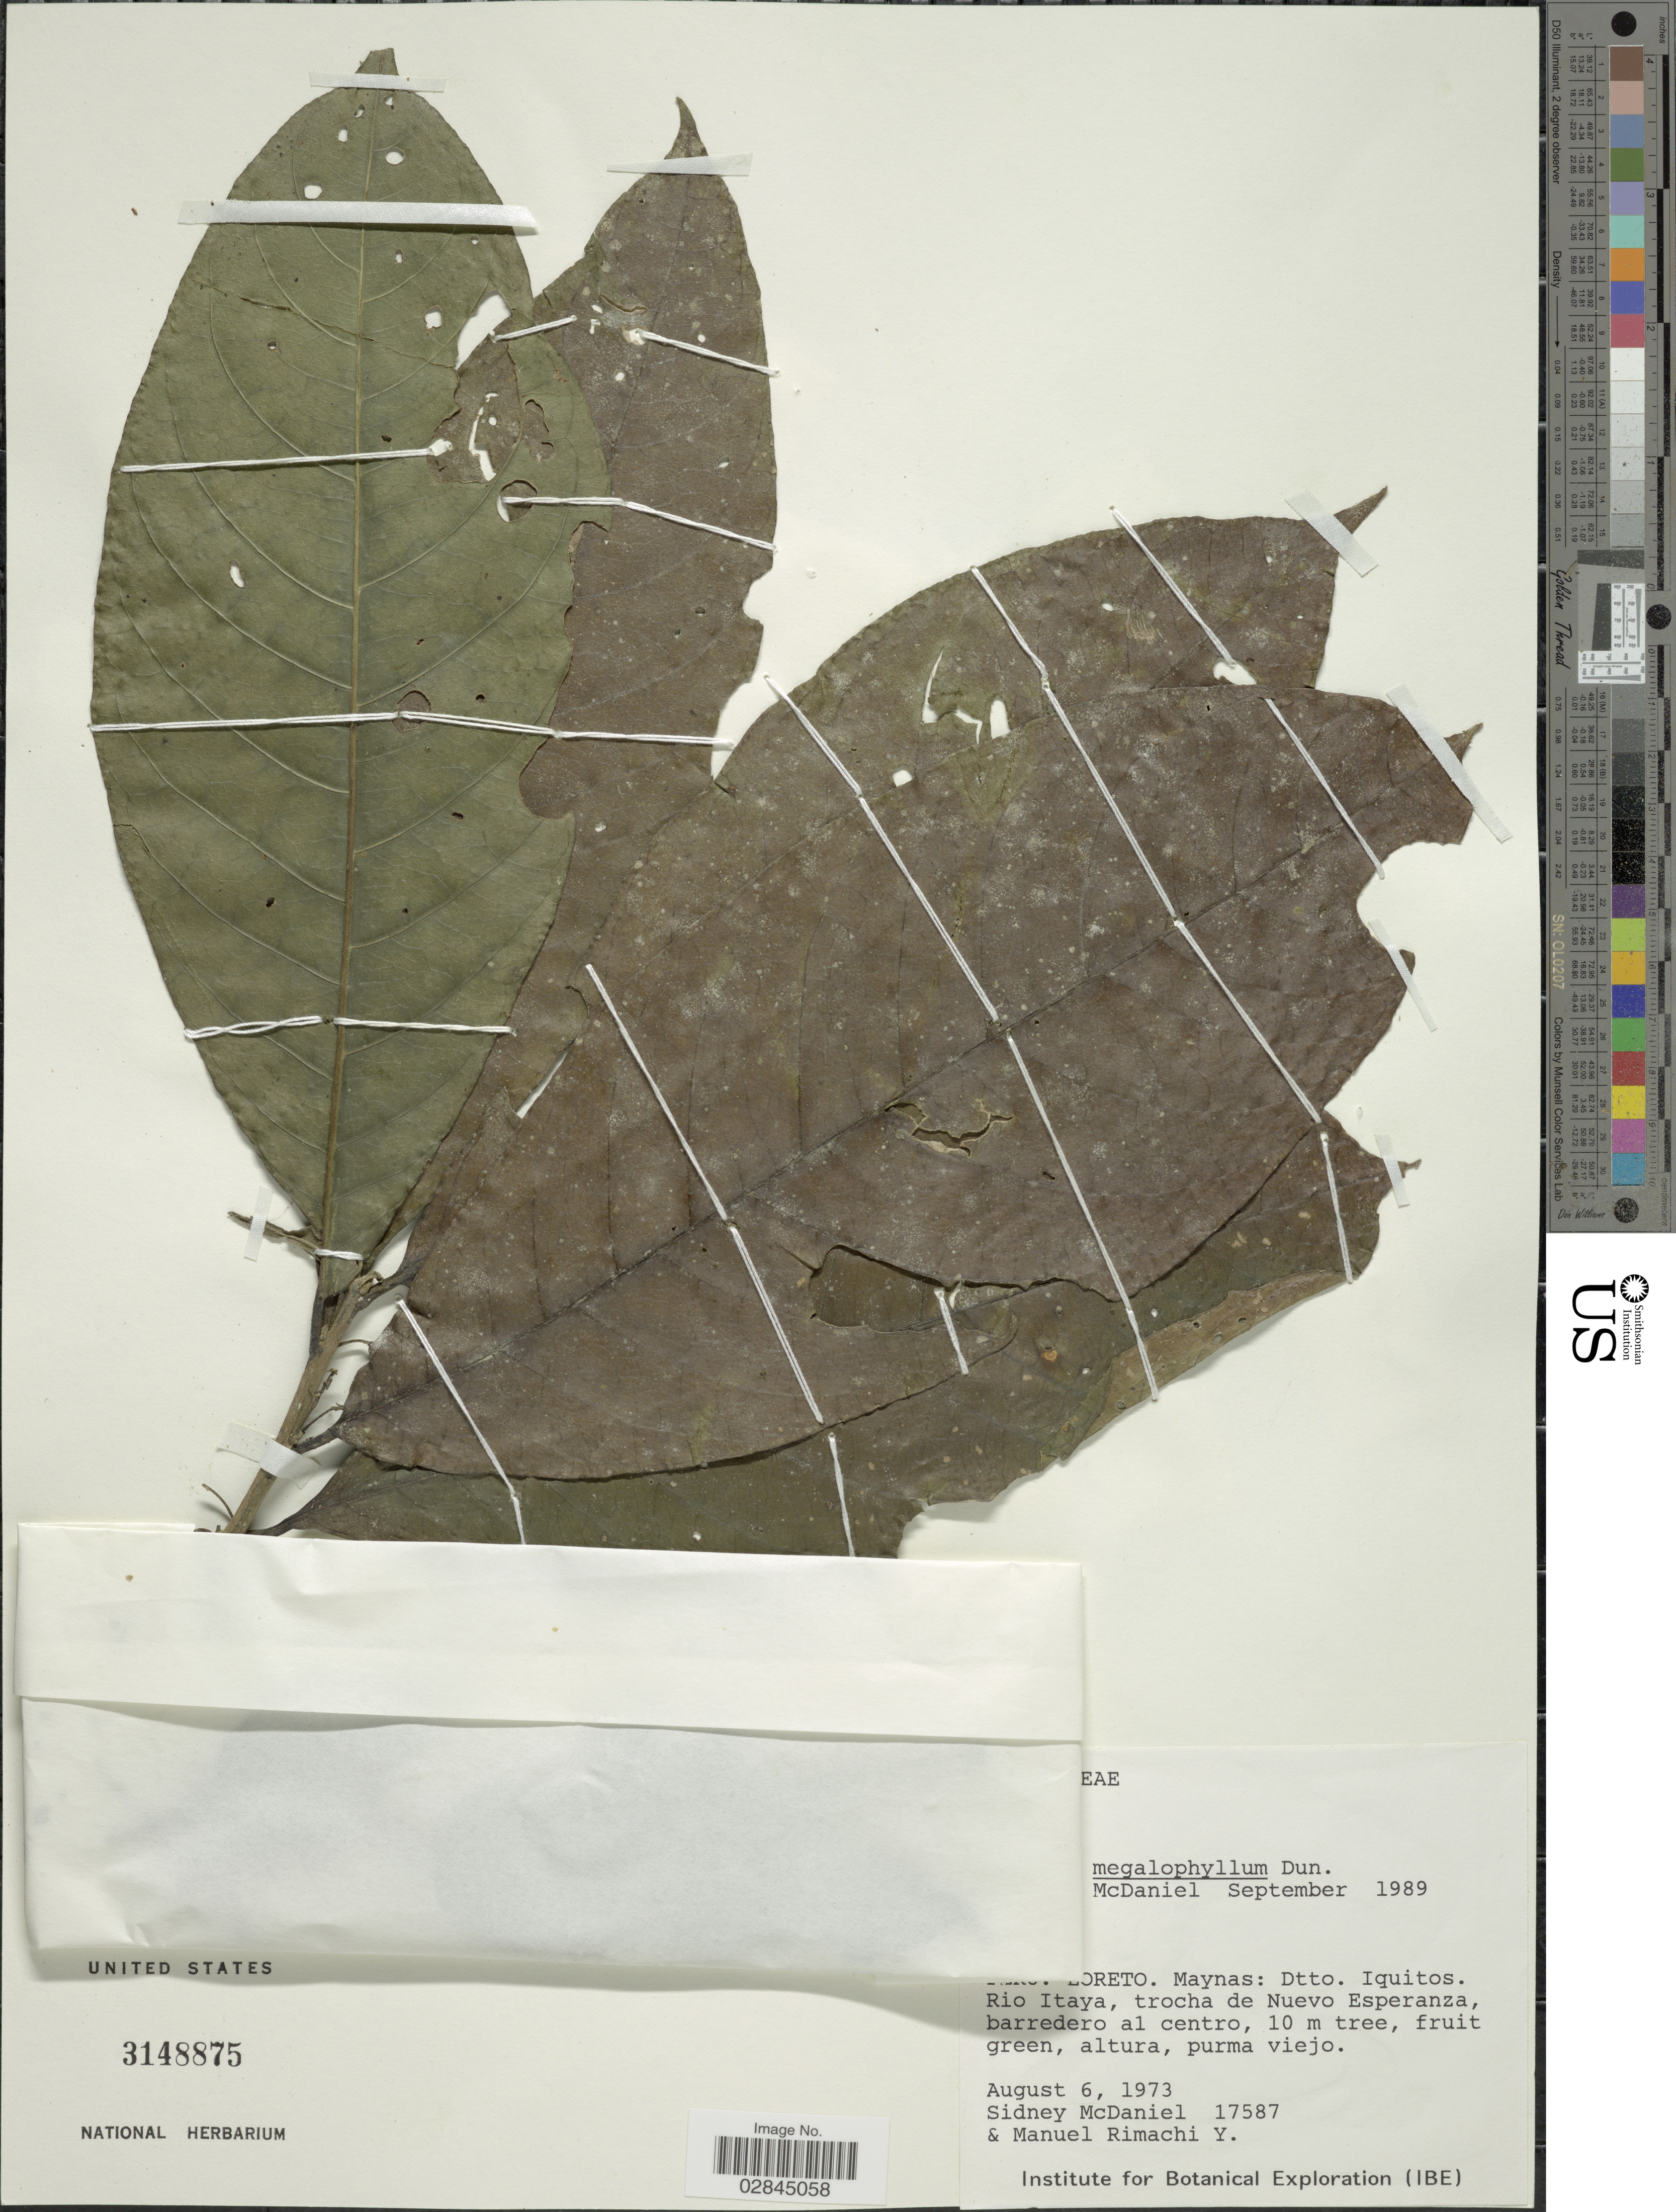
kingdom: Plantae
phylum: Tracheophyta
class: Magnoliopsida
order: Solanales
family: Solanaceae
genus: Cestrum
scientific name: Cestrum schlechtendahlii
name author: G. Don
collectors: S. McDaniel & M. Rimachi Y.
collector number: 17587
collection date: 1973-08-06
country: Peru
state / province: Loreto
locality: Maynas: Dtto. Iquitos. Rio Itaya, trocha de Nuevo Esperanza.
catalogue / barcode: US 3148875